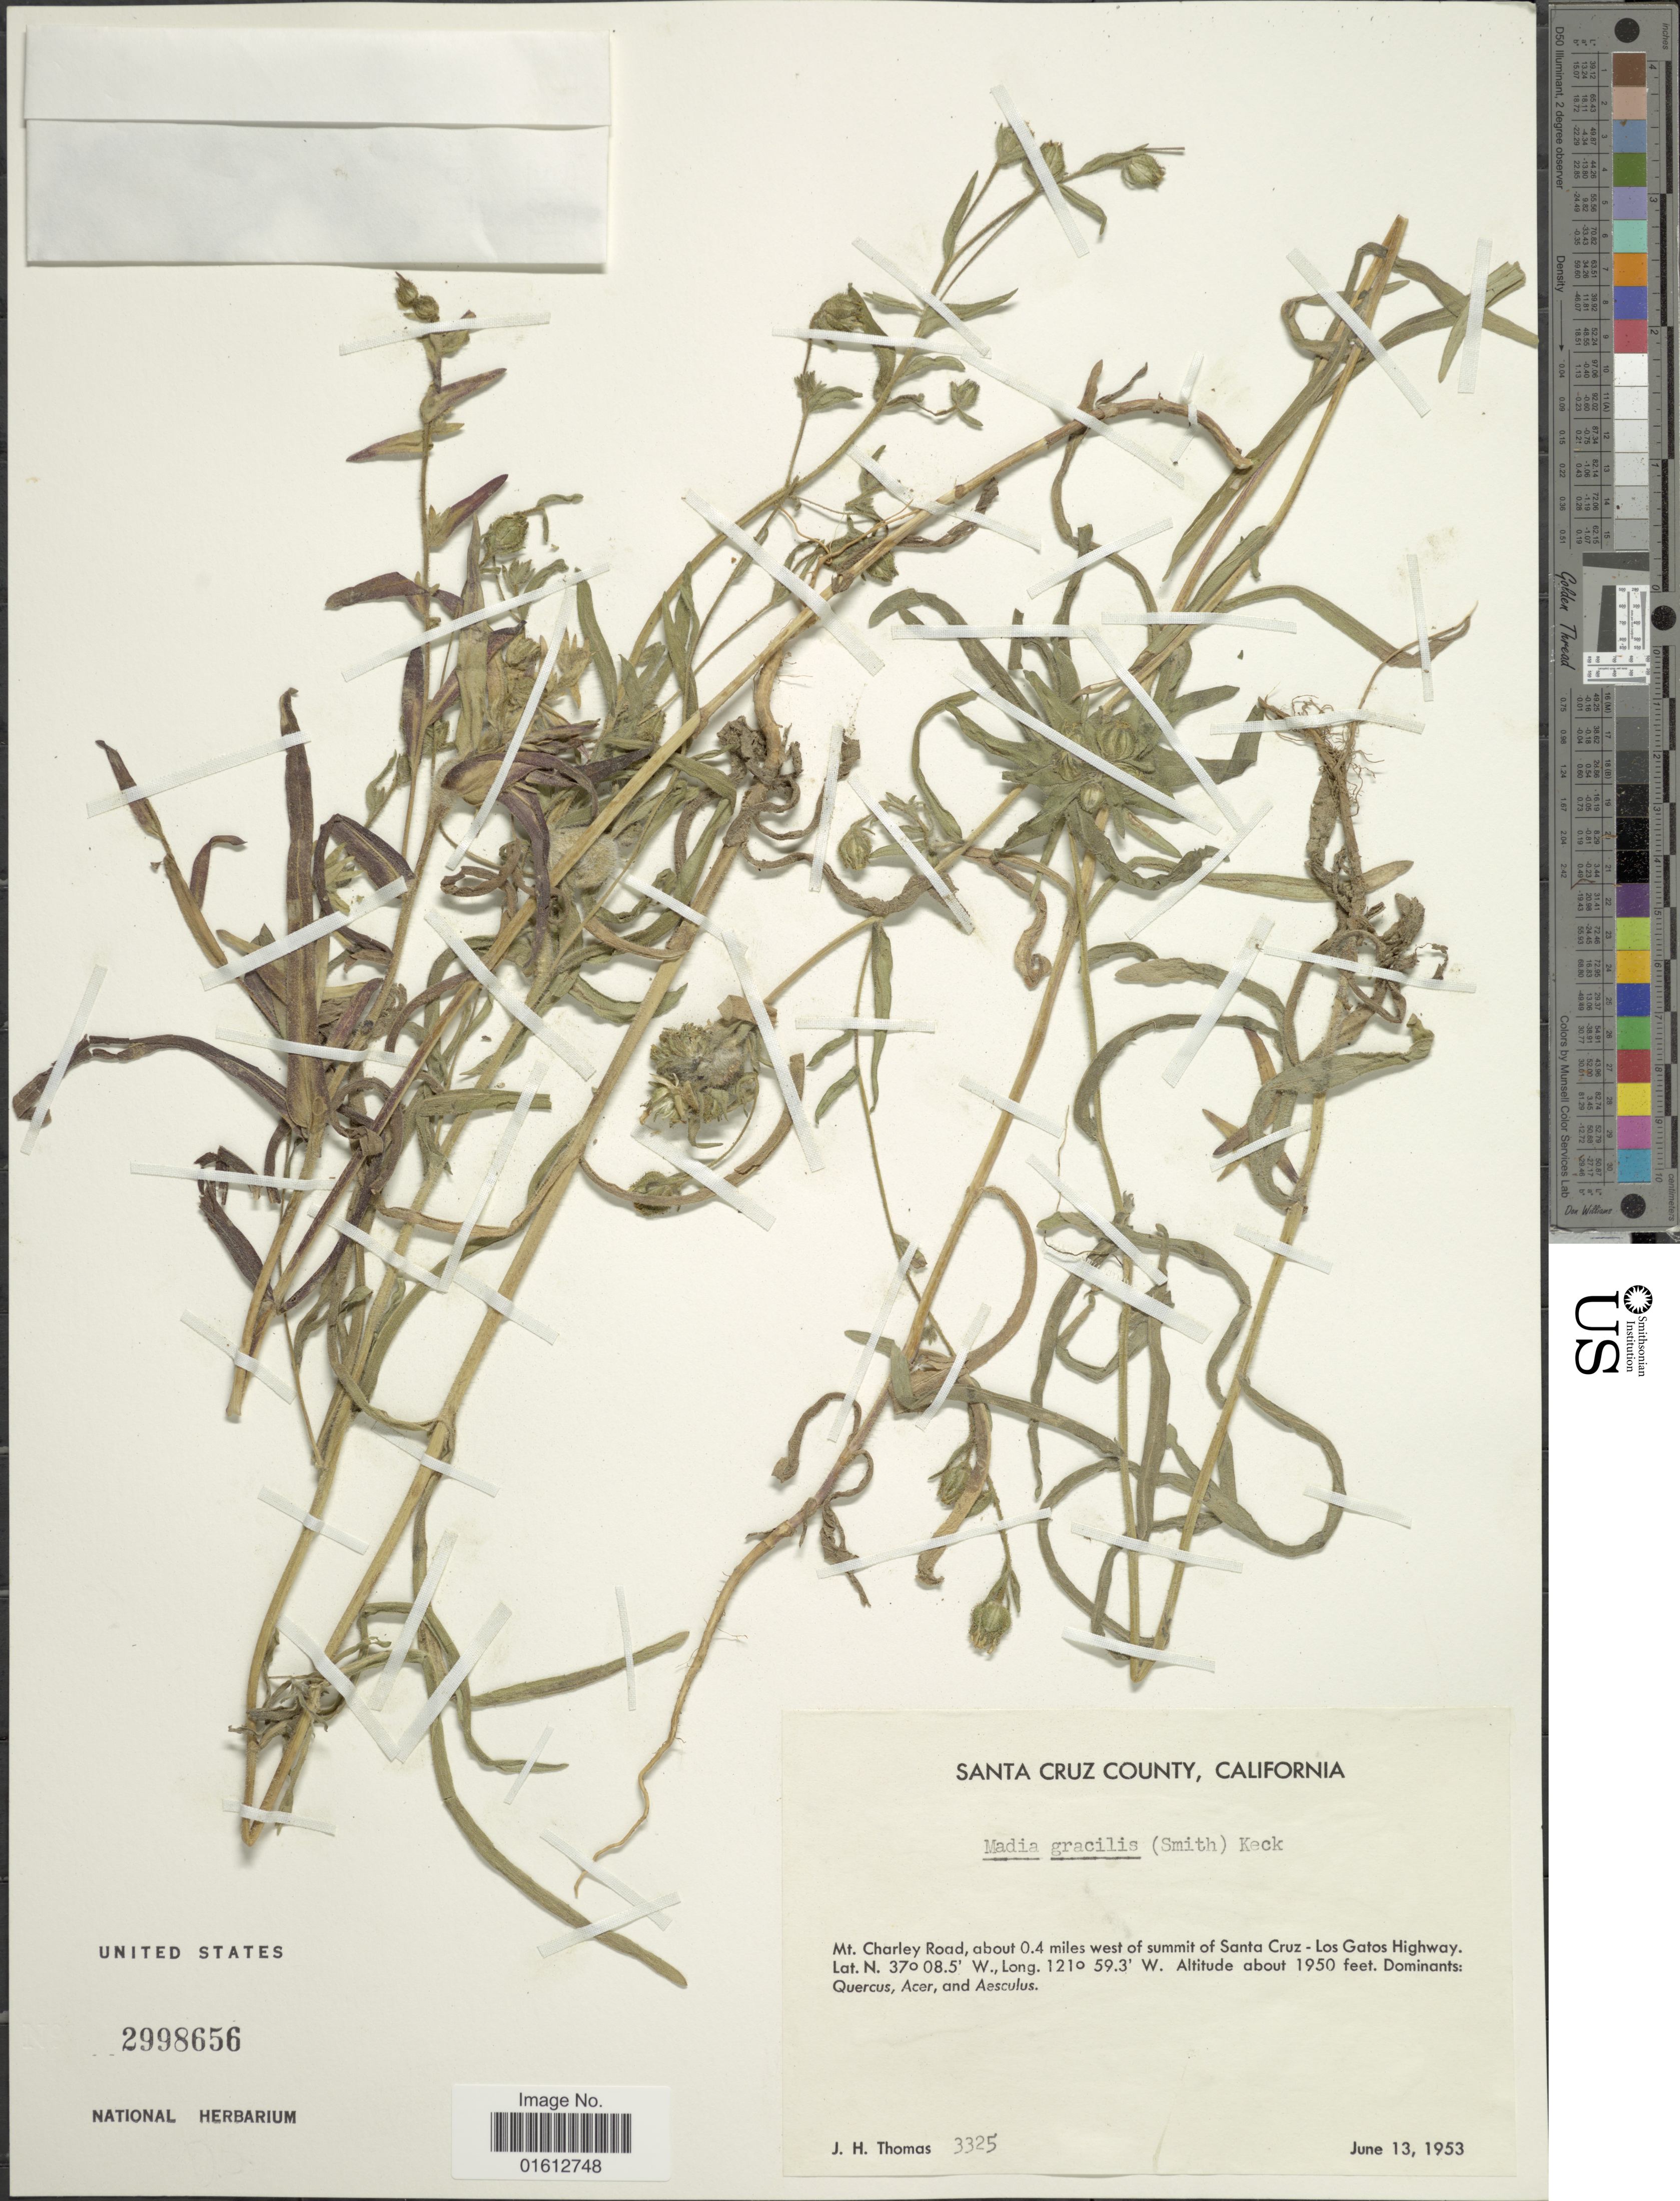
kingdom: Plantae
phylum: Tracheophyta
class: Magnoliopsida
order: Asterales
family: Asteraceae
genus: Madia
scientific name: Madia gracilis subsp. gracilis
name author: (Sm.) D.D. Keck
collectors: J. H. Thomas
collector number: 3325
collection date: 1953-06-13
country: United States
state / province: California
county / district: Santa Cruz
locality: California, Santa Cruz County, Mt. Charley Road, about 0.4 miles west of summit of Santa Cruz - Los Gatos Highway.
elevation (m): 594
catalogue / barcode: US 2998656